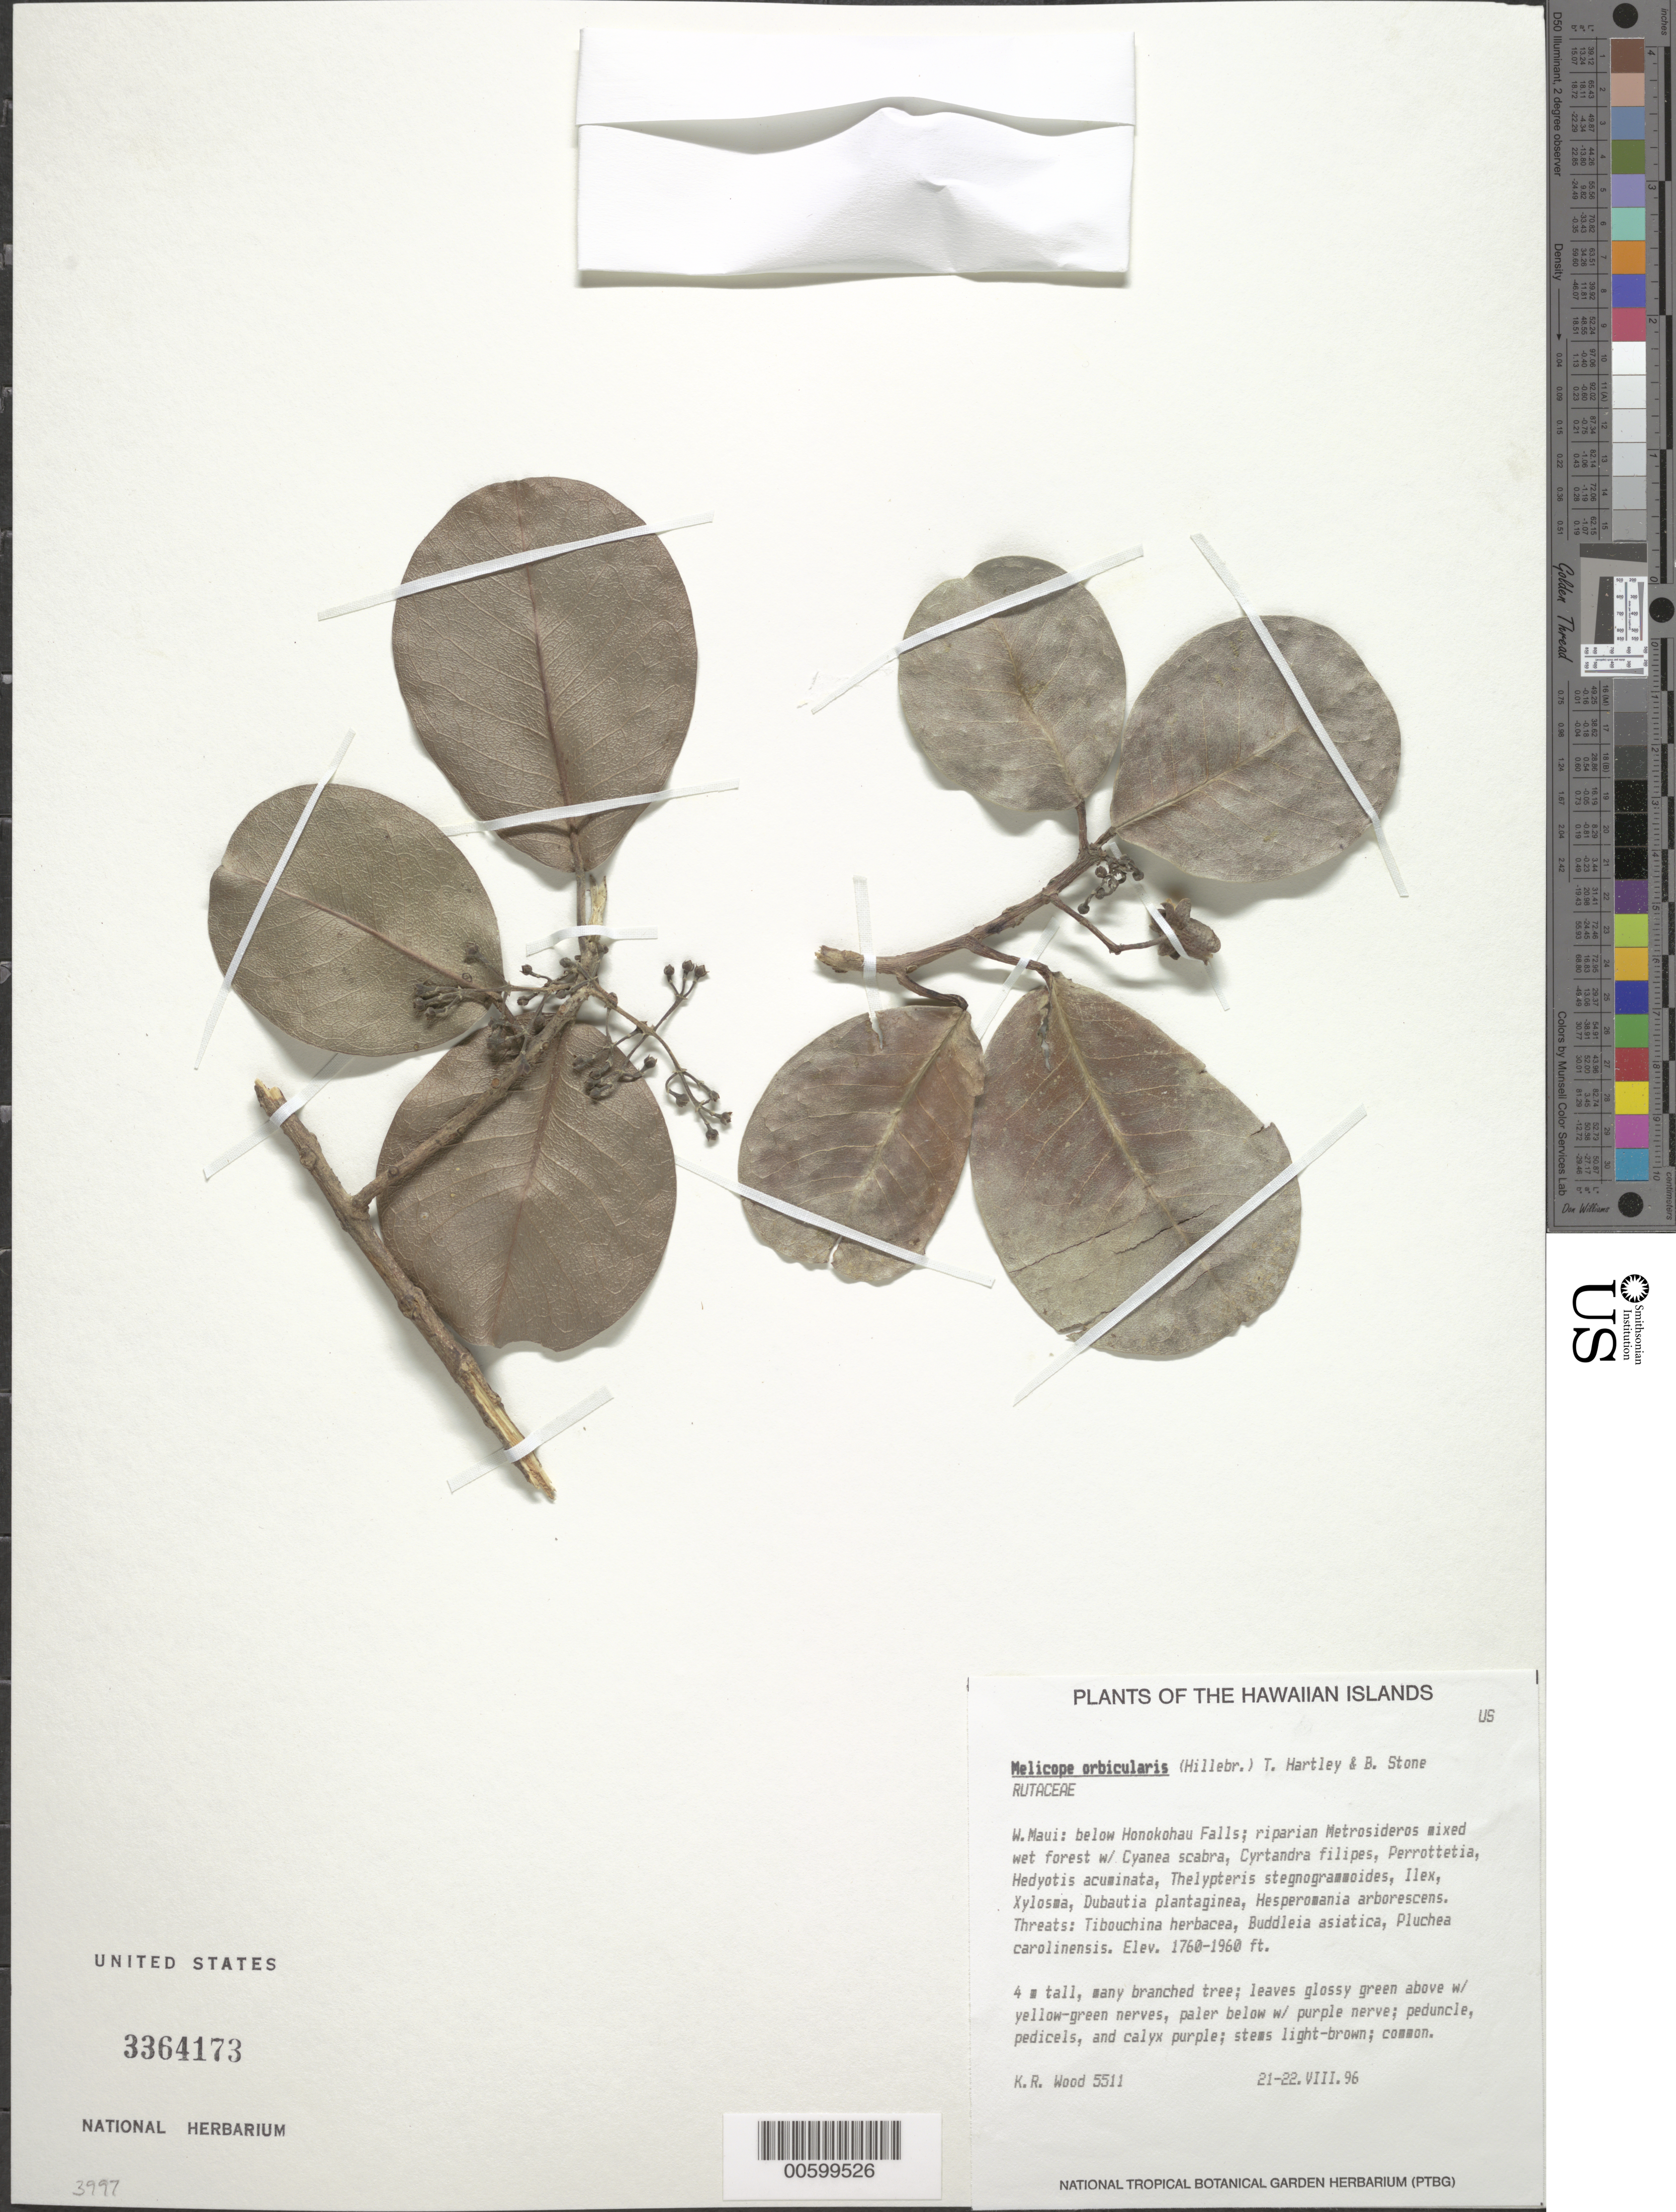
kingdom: Plantae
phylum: Tracheophyta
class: Magnoliopsida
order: Sapindales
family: Rutaceae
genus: Melicope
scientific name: Melicope orbicularis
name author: (Hillebr.) T.G. Hartley & B.C. Stone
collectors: K. R. Wood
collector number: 5511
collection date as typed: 21 Aug 1996 to 22 Aug 1996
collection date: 1996-08-21/1996-08-22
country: United States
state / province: Hawaii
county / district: Maui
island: Maui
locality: W Maui: below Honokohau Falls.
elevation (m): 536.448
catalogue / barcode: US 3364173